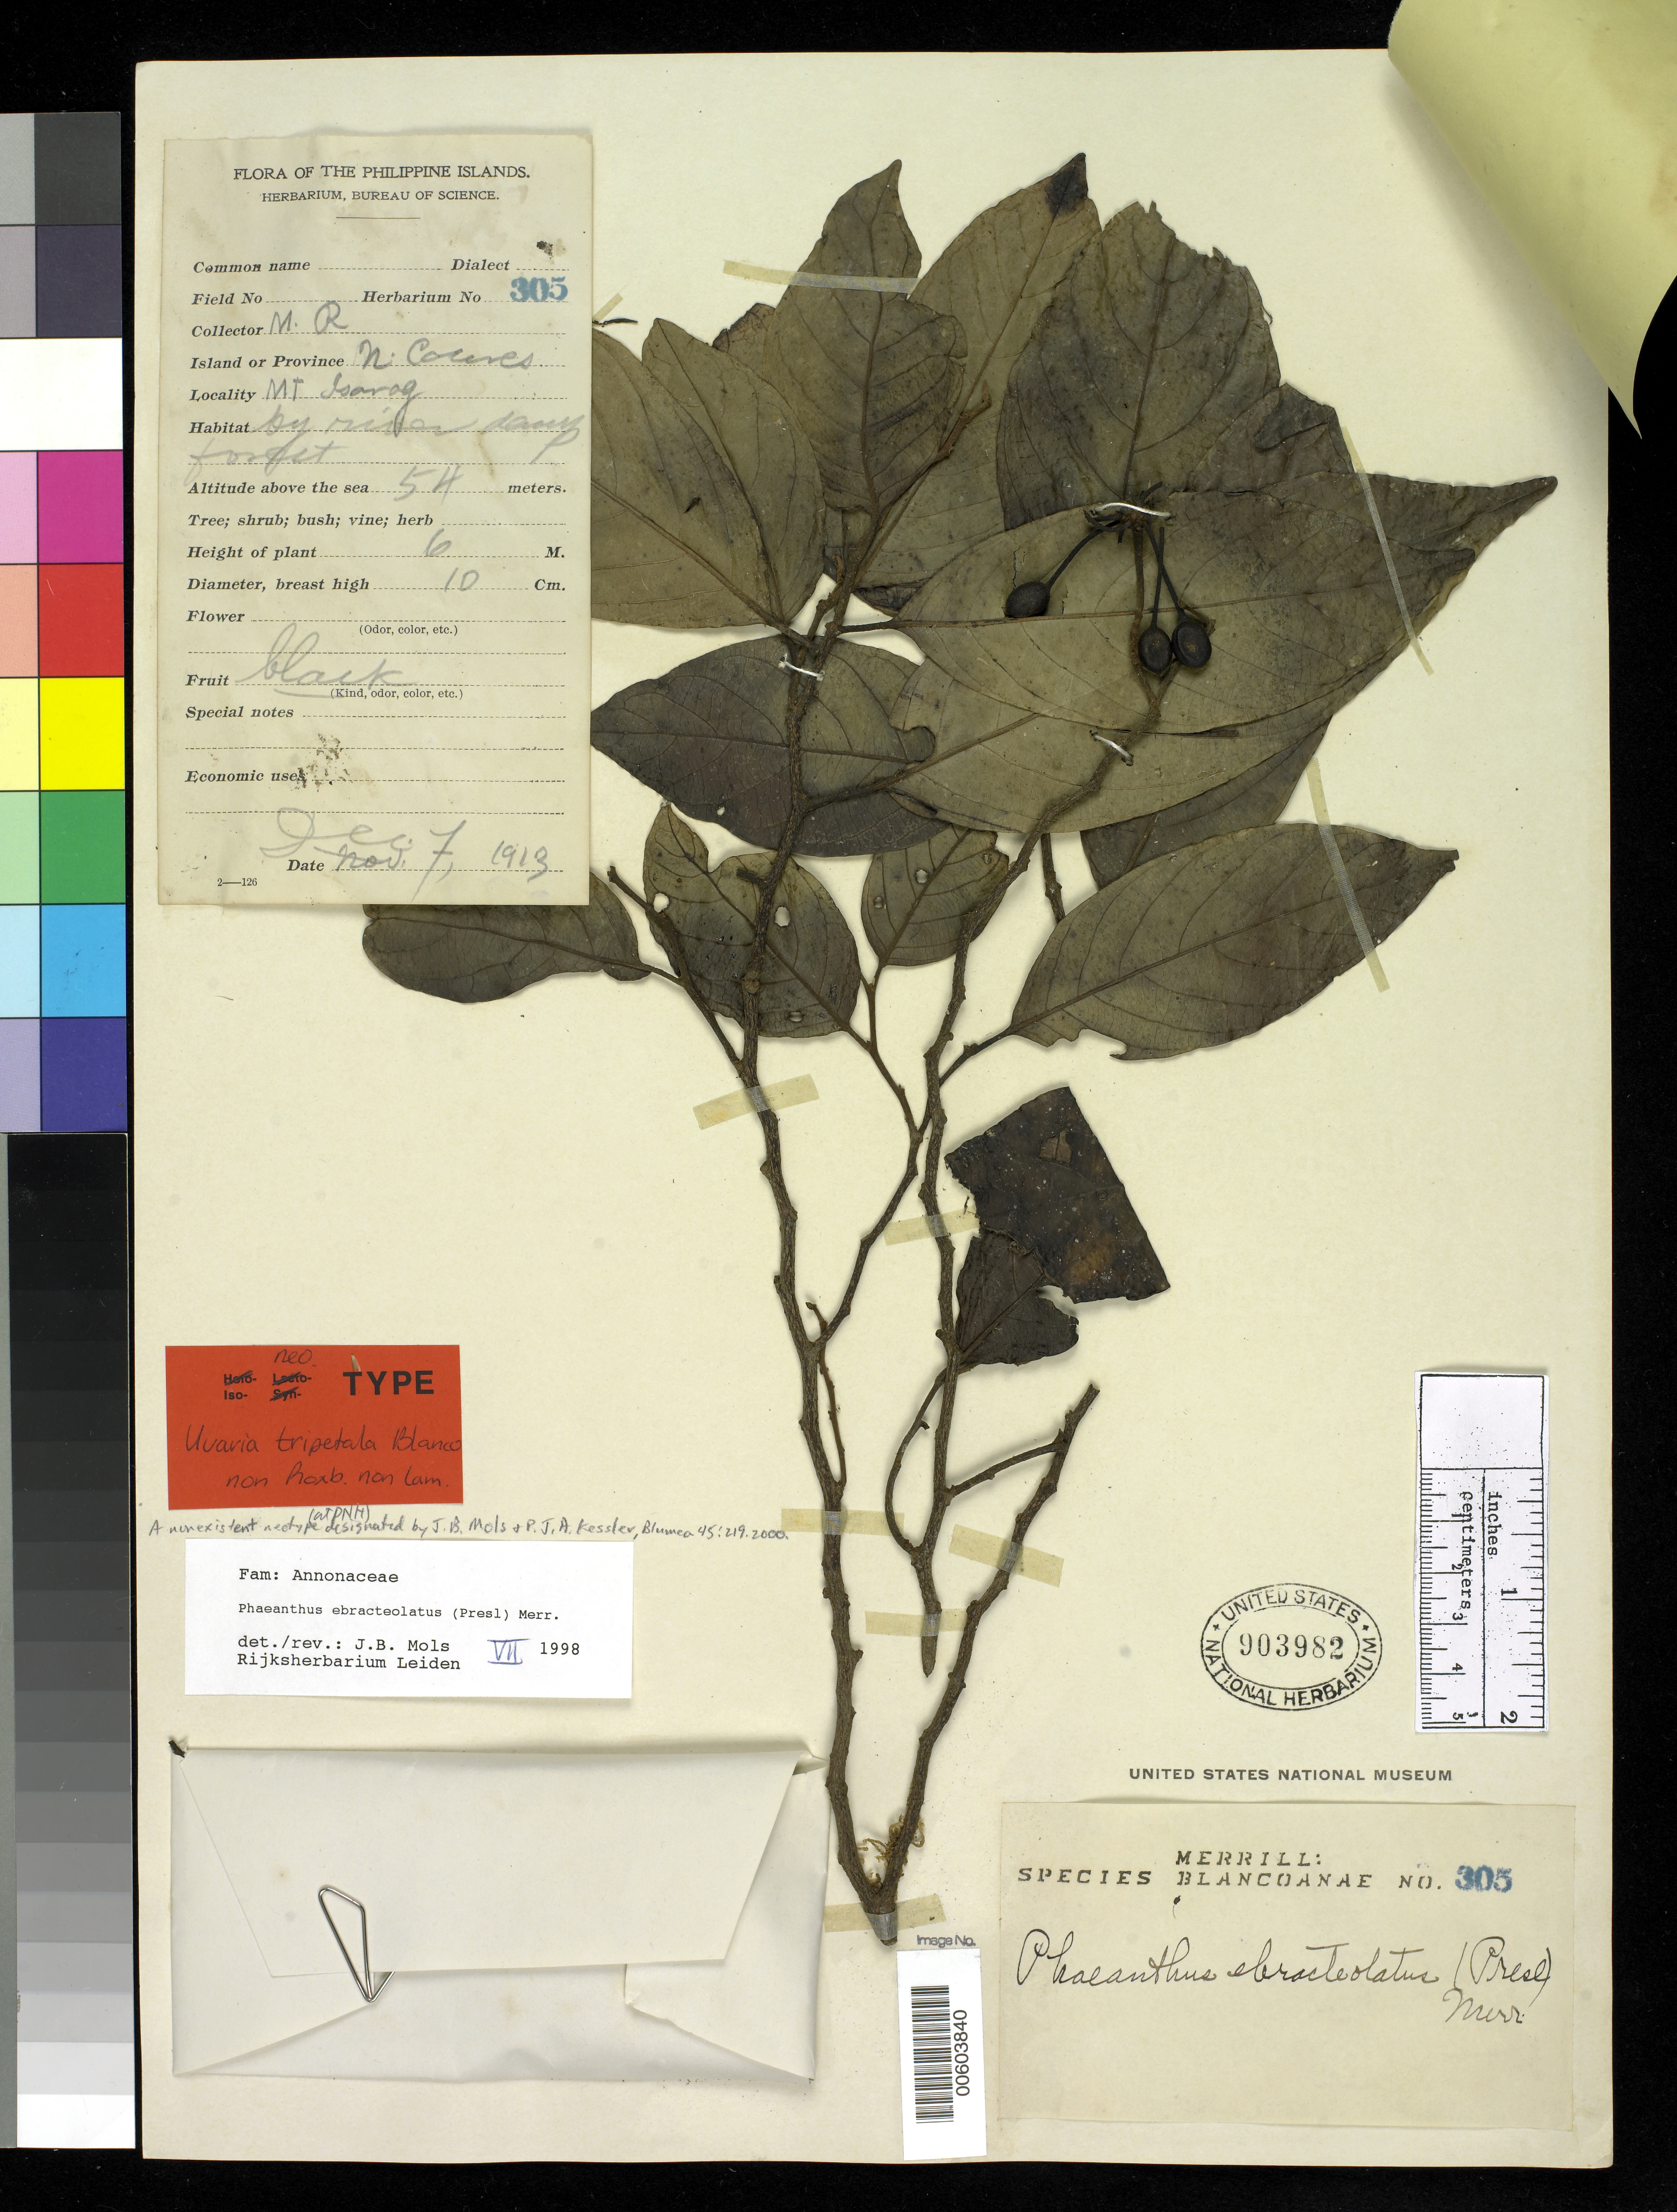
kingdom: Plantae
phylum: Tracheophyta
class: Magnoliopsida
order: Magnoliales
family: Annonaceae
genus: Uvaria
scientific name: Uvaria tripetala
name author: Blanco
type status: Isoneotype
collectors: M. Ramos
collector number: Sp. Blancoan. 0305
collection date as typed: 07 Dec 1913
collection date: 1913-12-07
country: Philippines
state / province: Bicol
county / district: Camarines Norte / Camarines Sur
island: Luzon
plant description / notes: Effectively neotypified by Mols & Kessler, who erroneously attribute neotypification to citation by E.D. Merrill in Sp. Blancoan. 148. 1918.; US sheet bears label with original field notes, collector "M.R.".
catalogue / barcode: US 903982